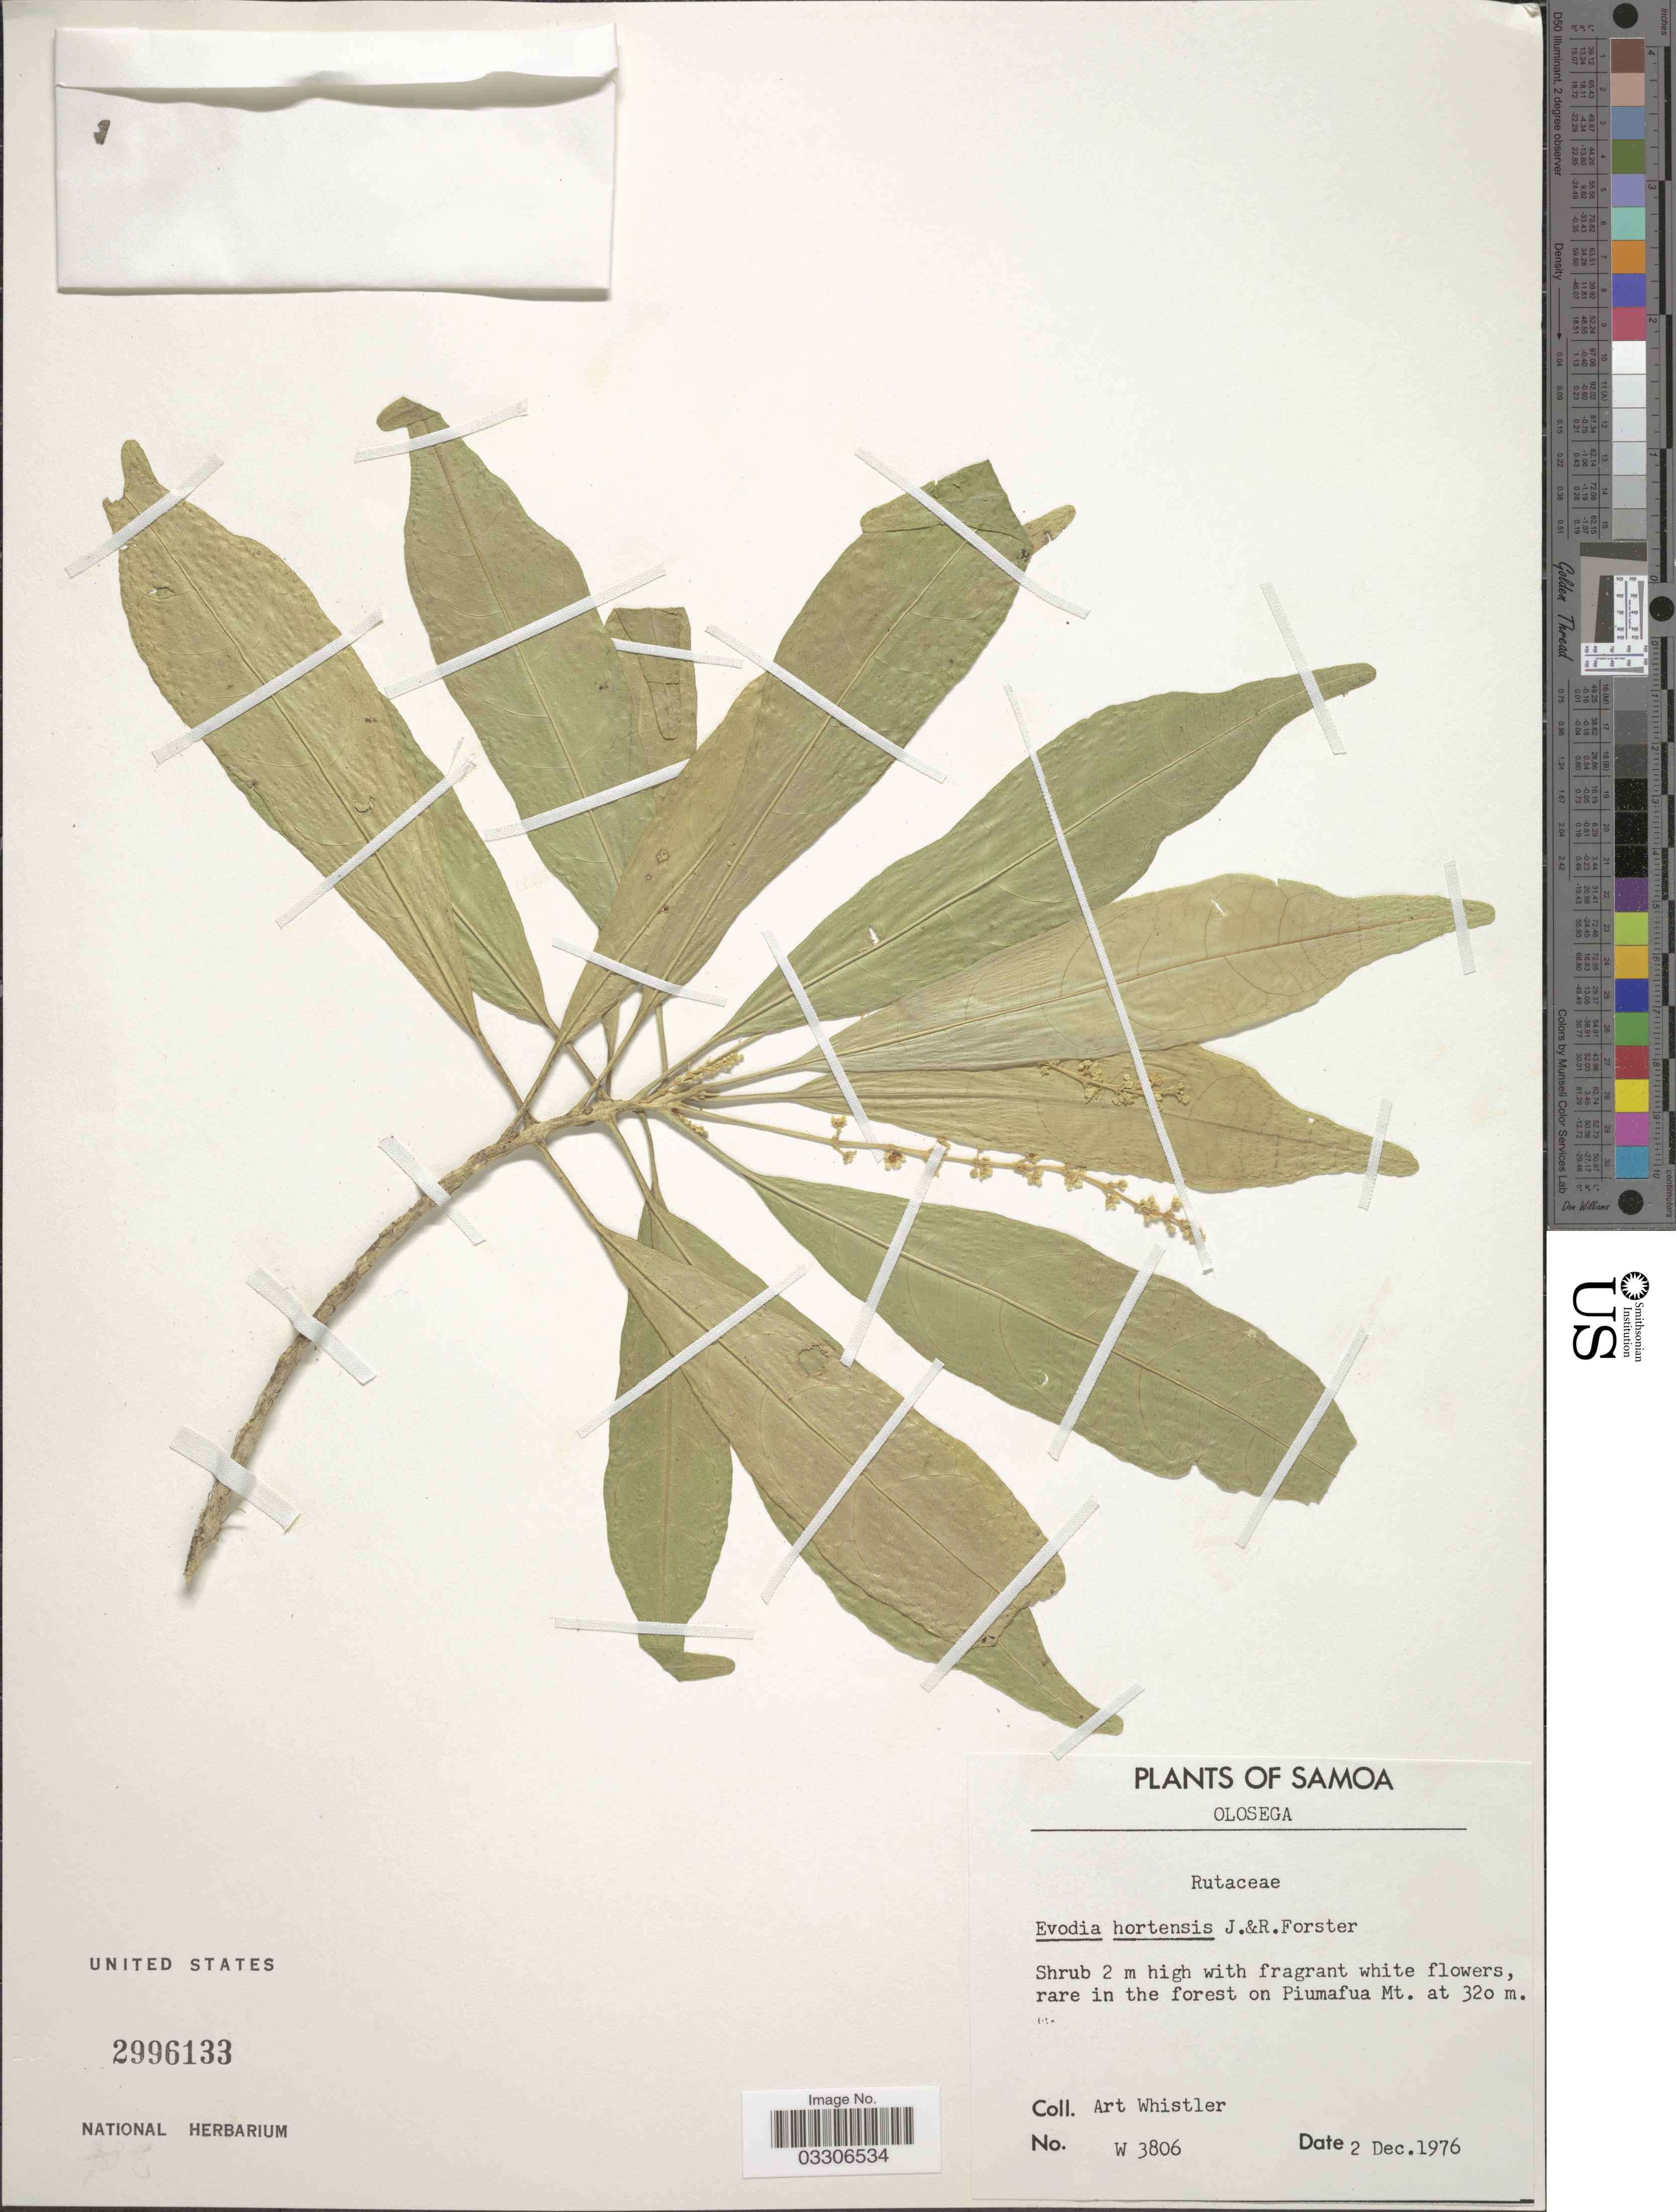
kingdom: Plantae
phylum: Tracheophyta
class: Magnoliopsida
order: Sapindales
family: Rutaceae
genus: Euodia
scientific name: Euodia hortensis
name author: J.R. Forst. & G. Forst.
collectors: A. Whistler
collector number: W 3806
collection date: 1976-12-02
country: American Samoa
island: Olosega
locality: Samoa. Olosega. Rare in the forest on Piumafua Mt.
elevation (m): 320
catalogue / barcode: US 2996133